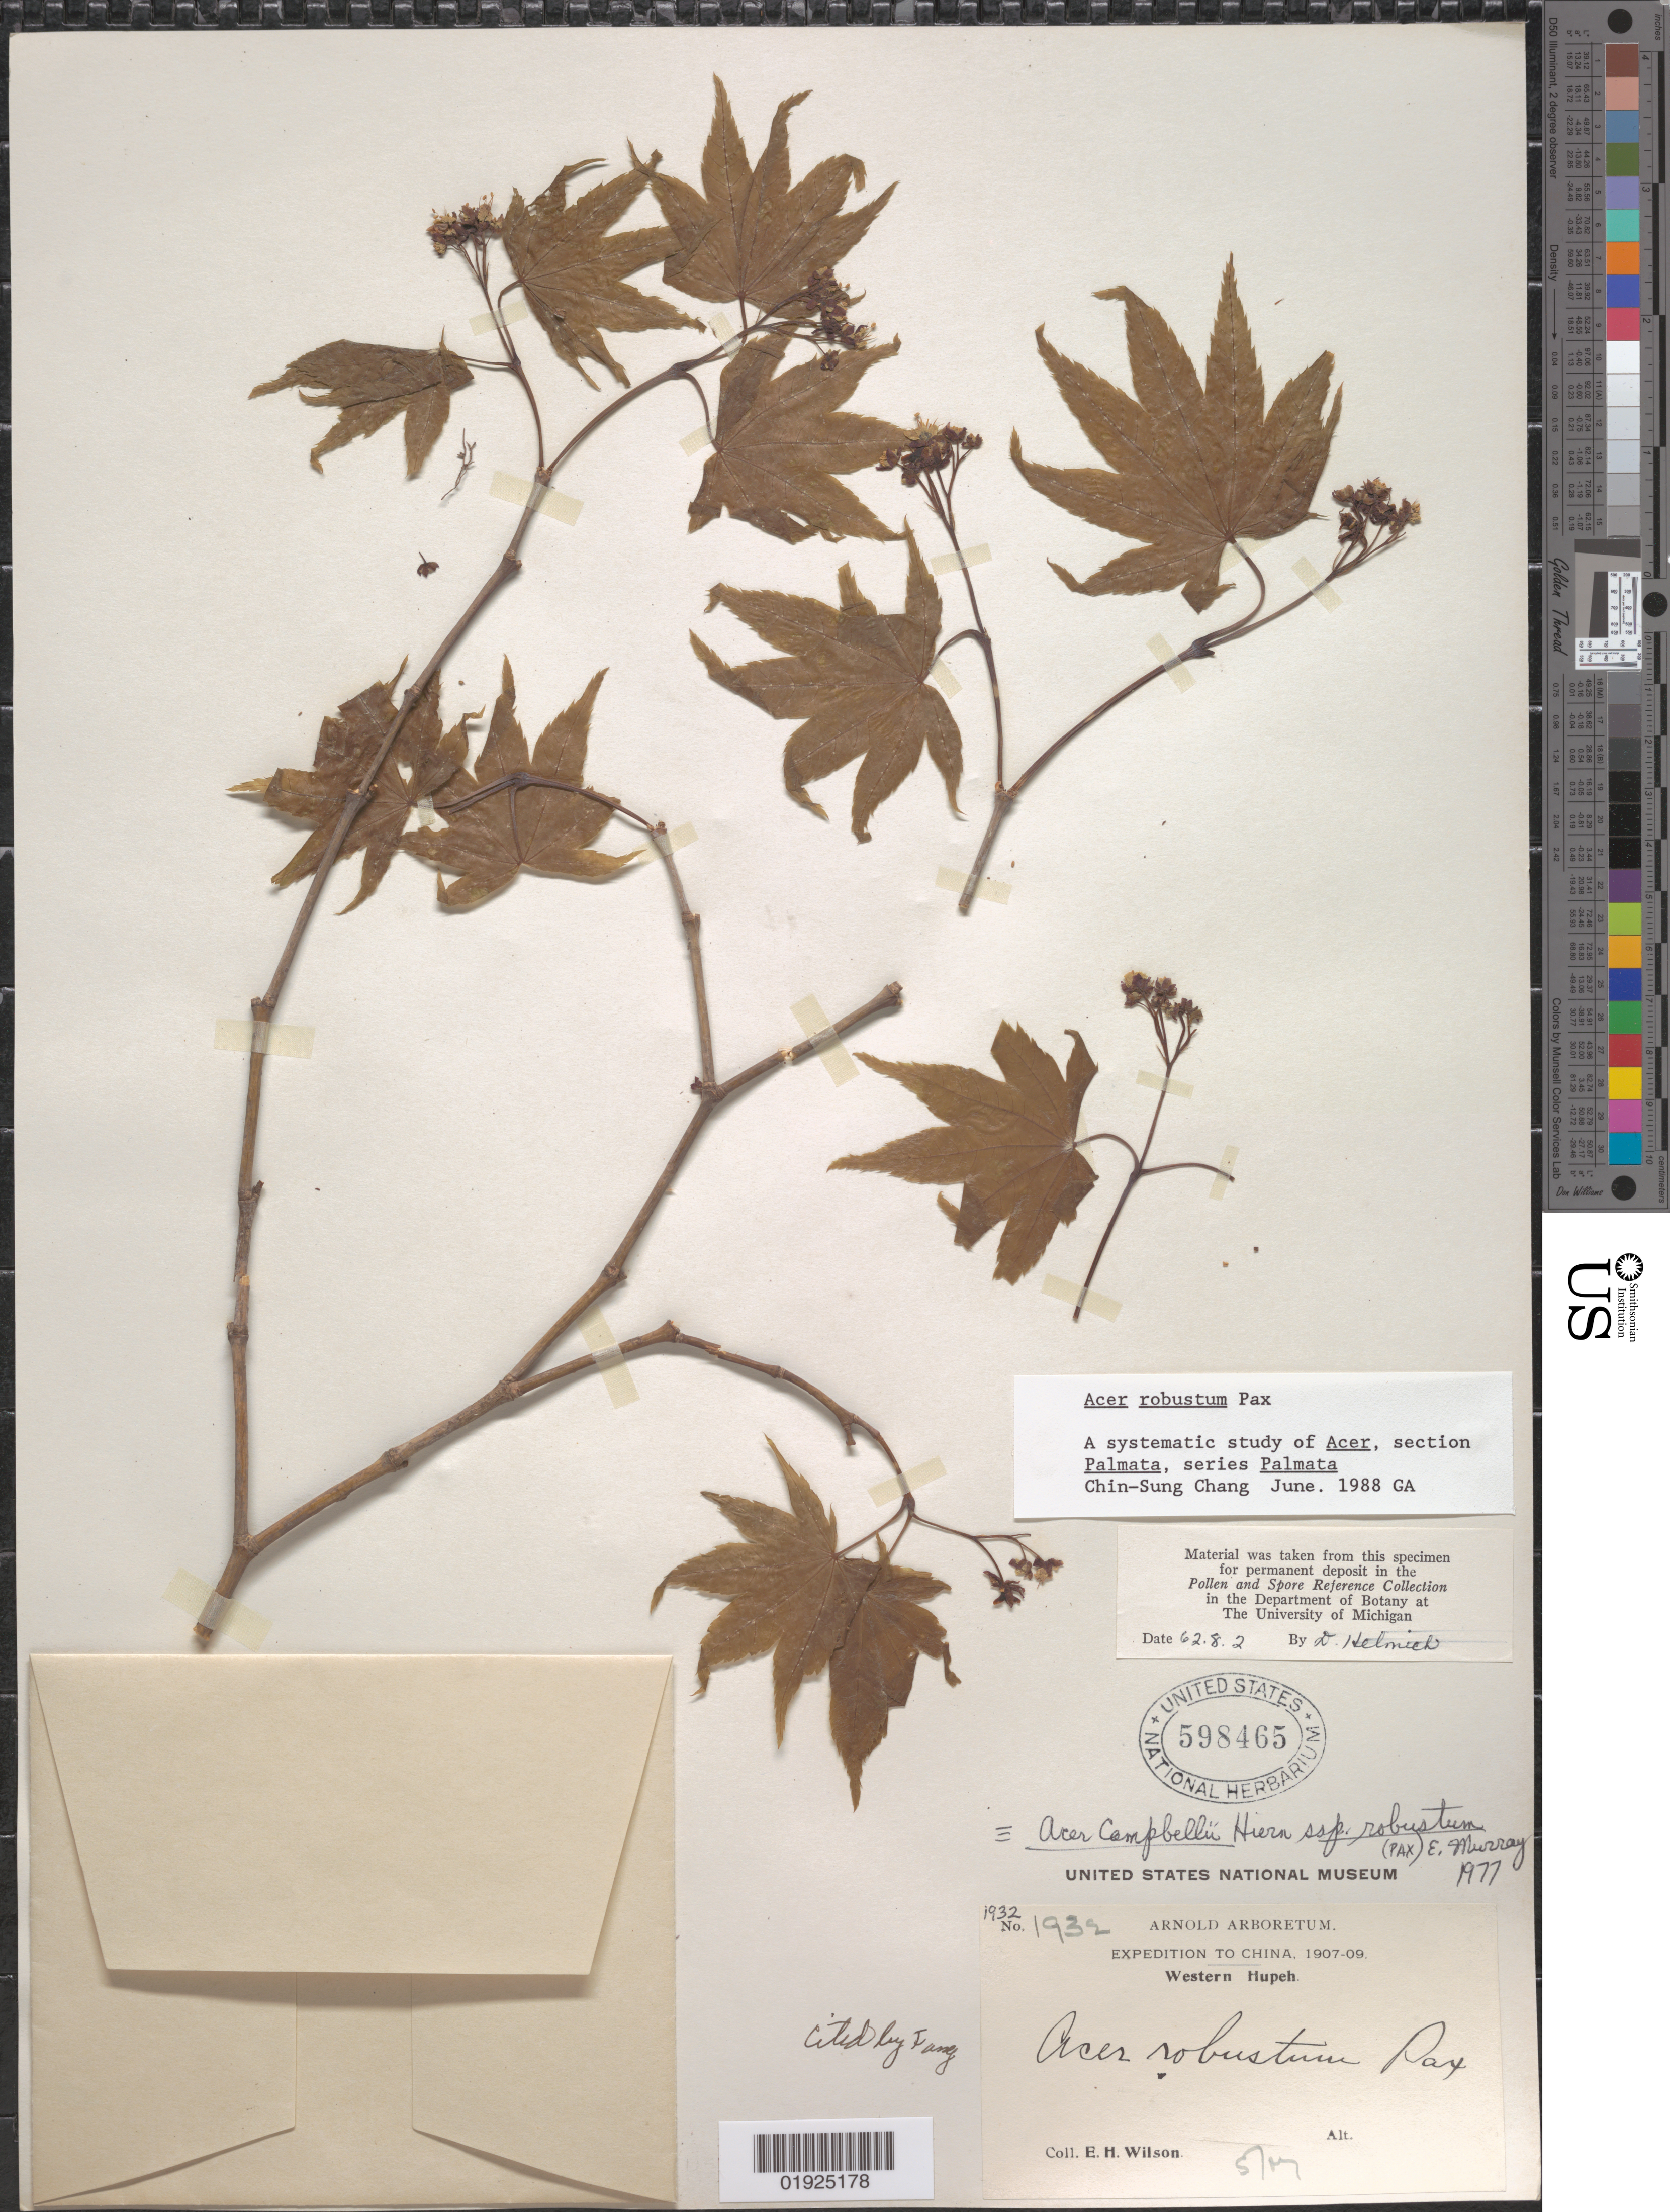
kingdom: Plantae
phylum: Tracheophyta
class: Magnoliopsida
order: Sapindales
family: Sapindaceae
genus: Acer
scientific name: Acer robustum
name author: Pax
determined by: Chang, C. S., (SNUA)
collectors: E. H. Wilson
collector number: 1932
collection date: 1907-05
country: China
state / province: Hebei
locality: Western Hupeh [Hubei]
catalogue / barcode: US 598465